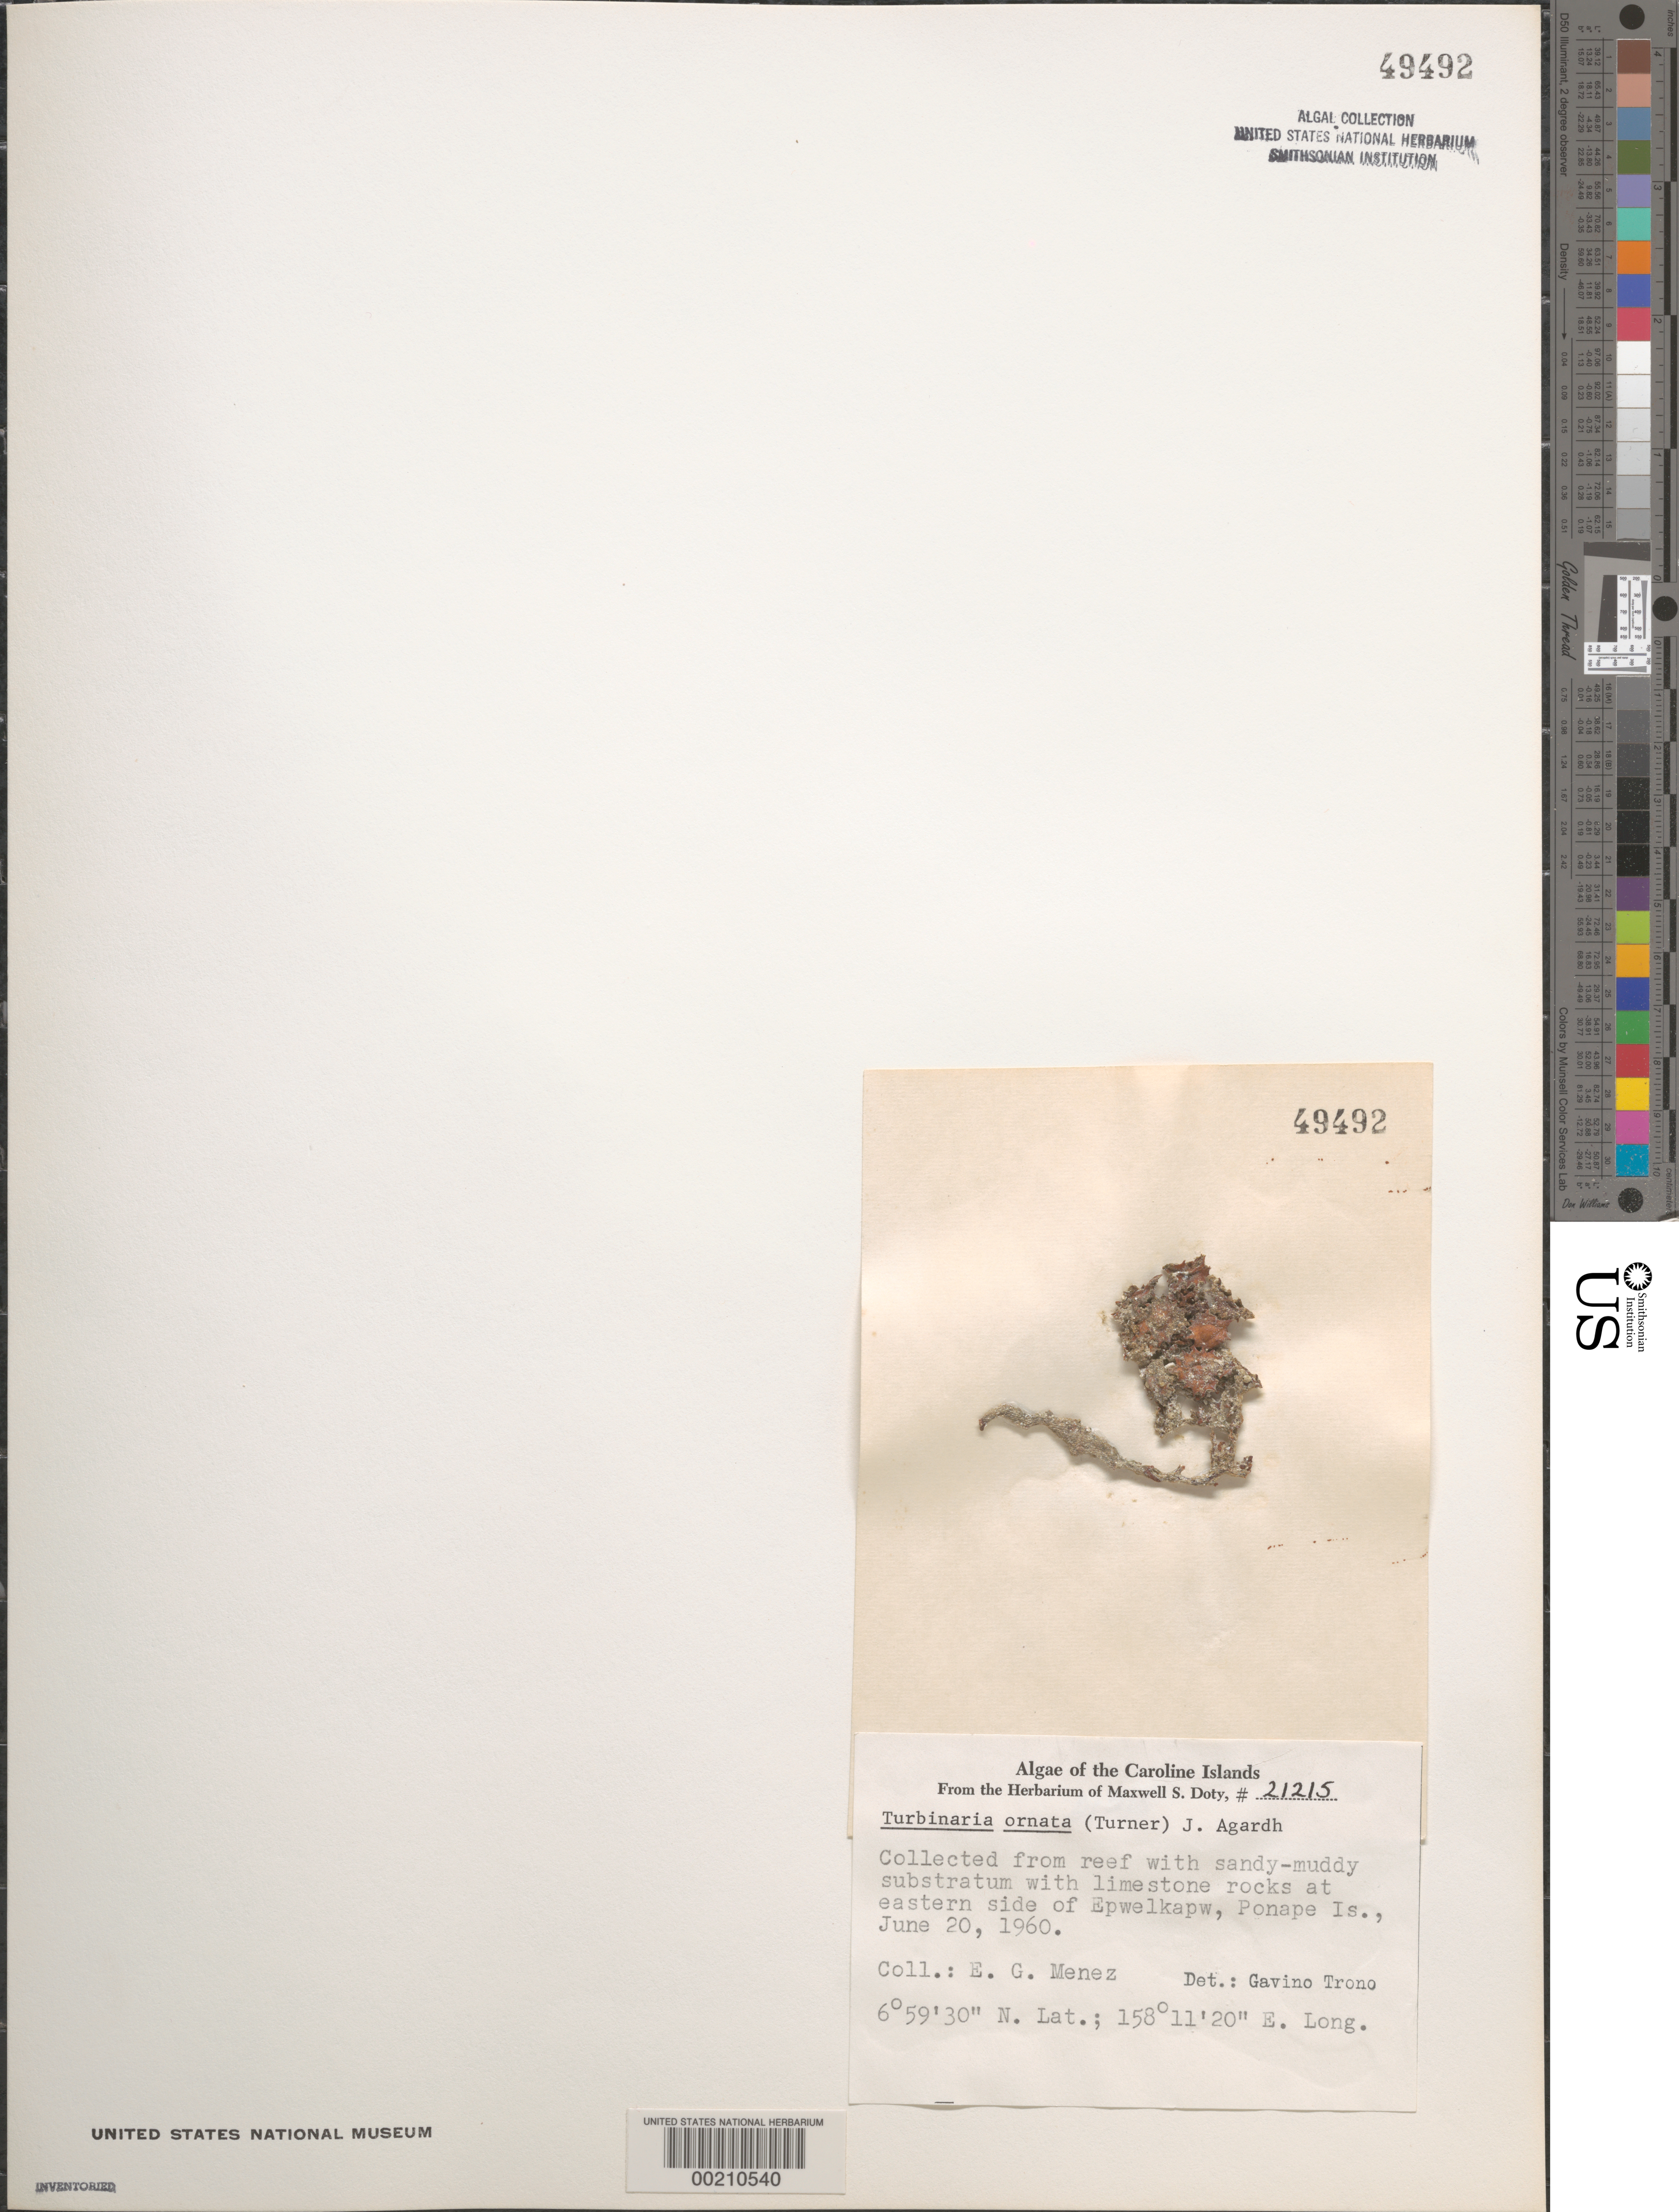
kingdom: Chromista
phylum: Ochrophyta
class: Phaeophyceae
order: Fucales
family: Sargassaceae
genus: Turbinaria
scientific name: Turbinaria ornata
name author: (Turner) J. Agardh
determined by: Trono, Gavino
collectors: Meñez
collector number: MSD 21215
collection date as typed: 20 Jun 1960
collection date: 1960-06-20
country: Micronesia, Federated States of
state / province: Pohnpei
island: Pohnpei [Ponape] Islands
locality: Epwelkapw Islet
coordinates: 6 59' 30" N, 158 11' 20" E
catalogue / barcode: US 49492